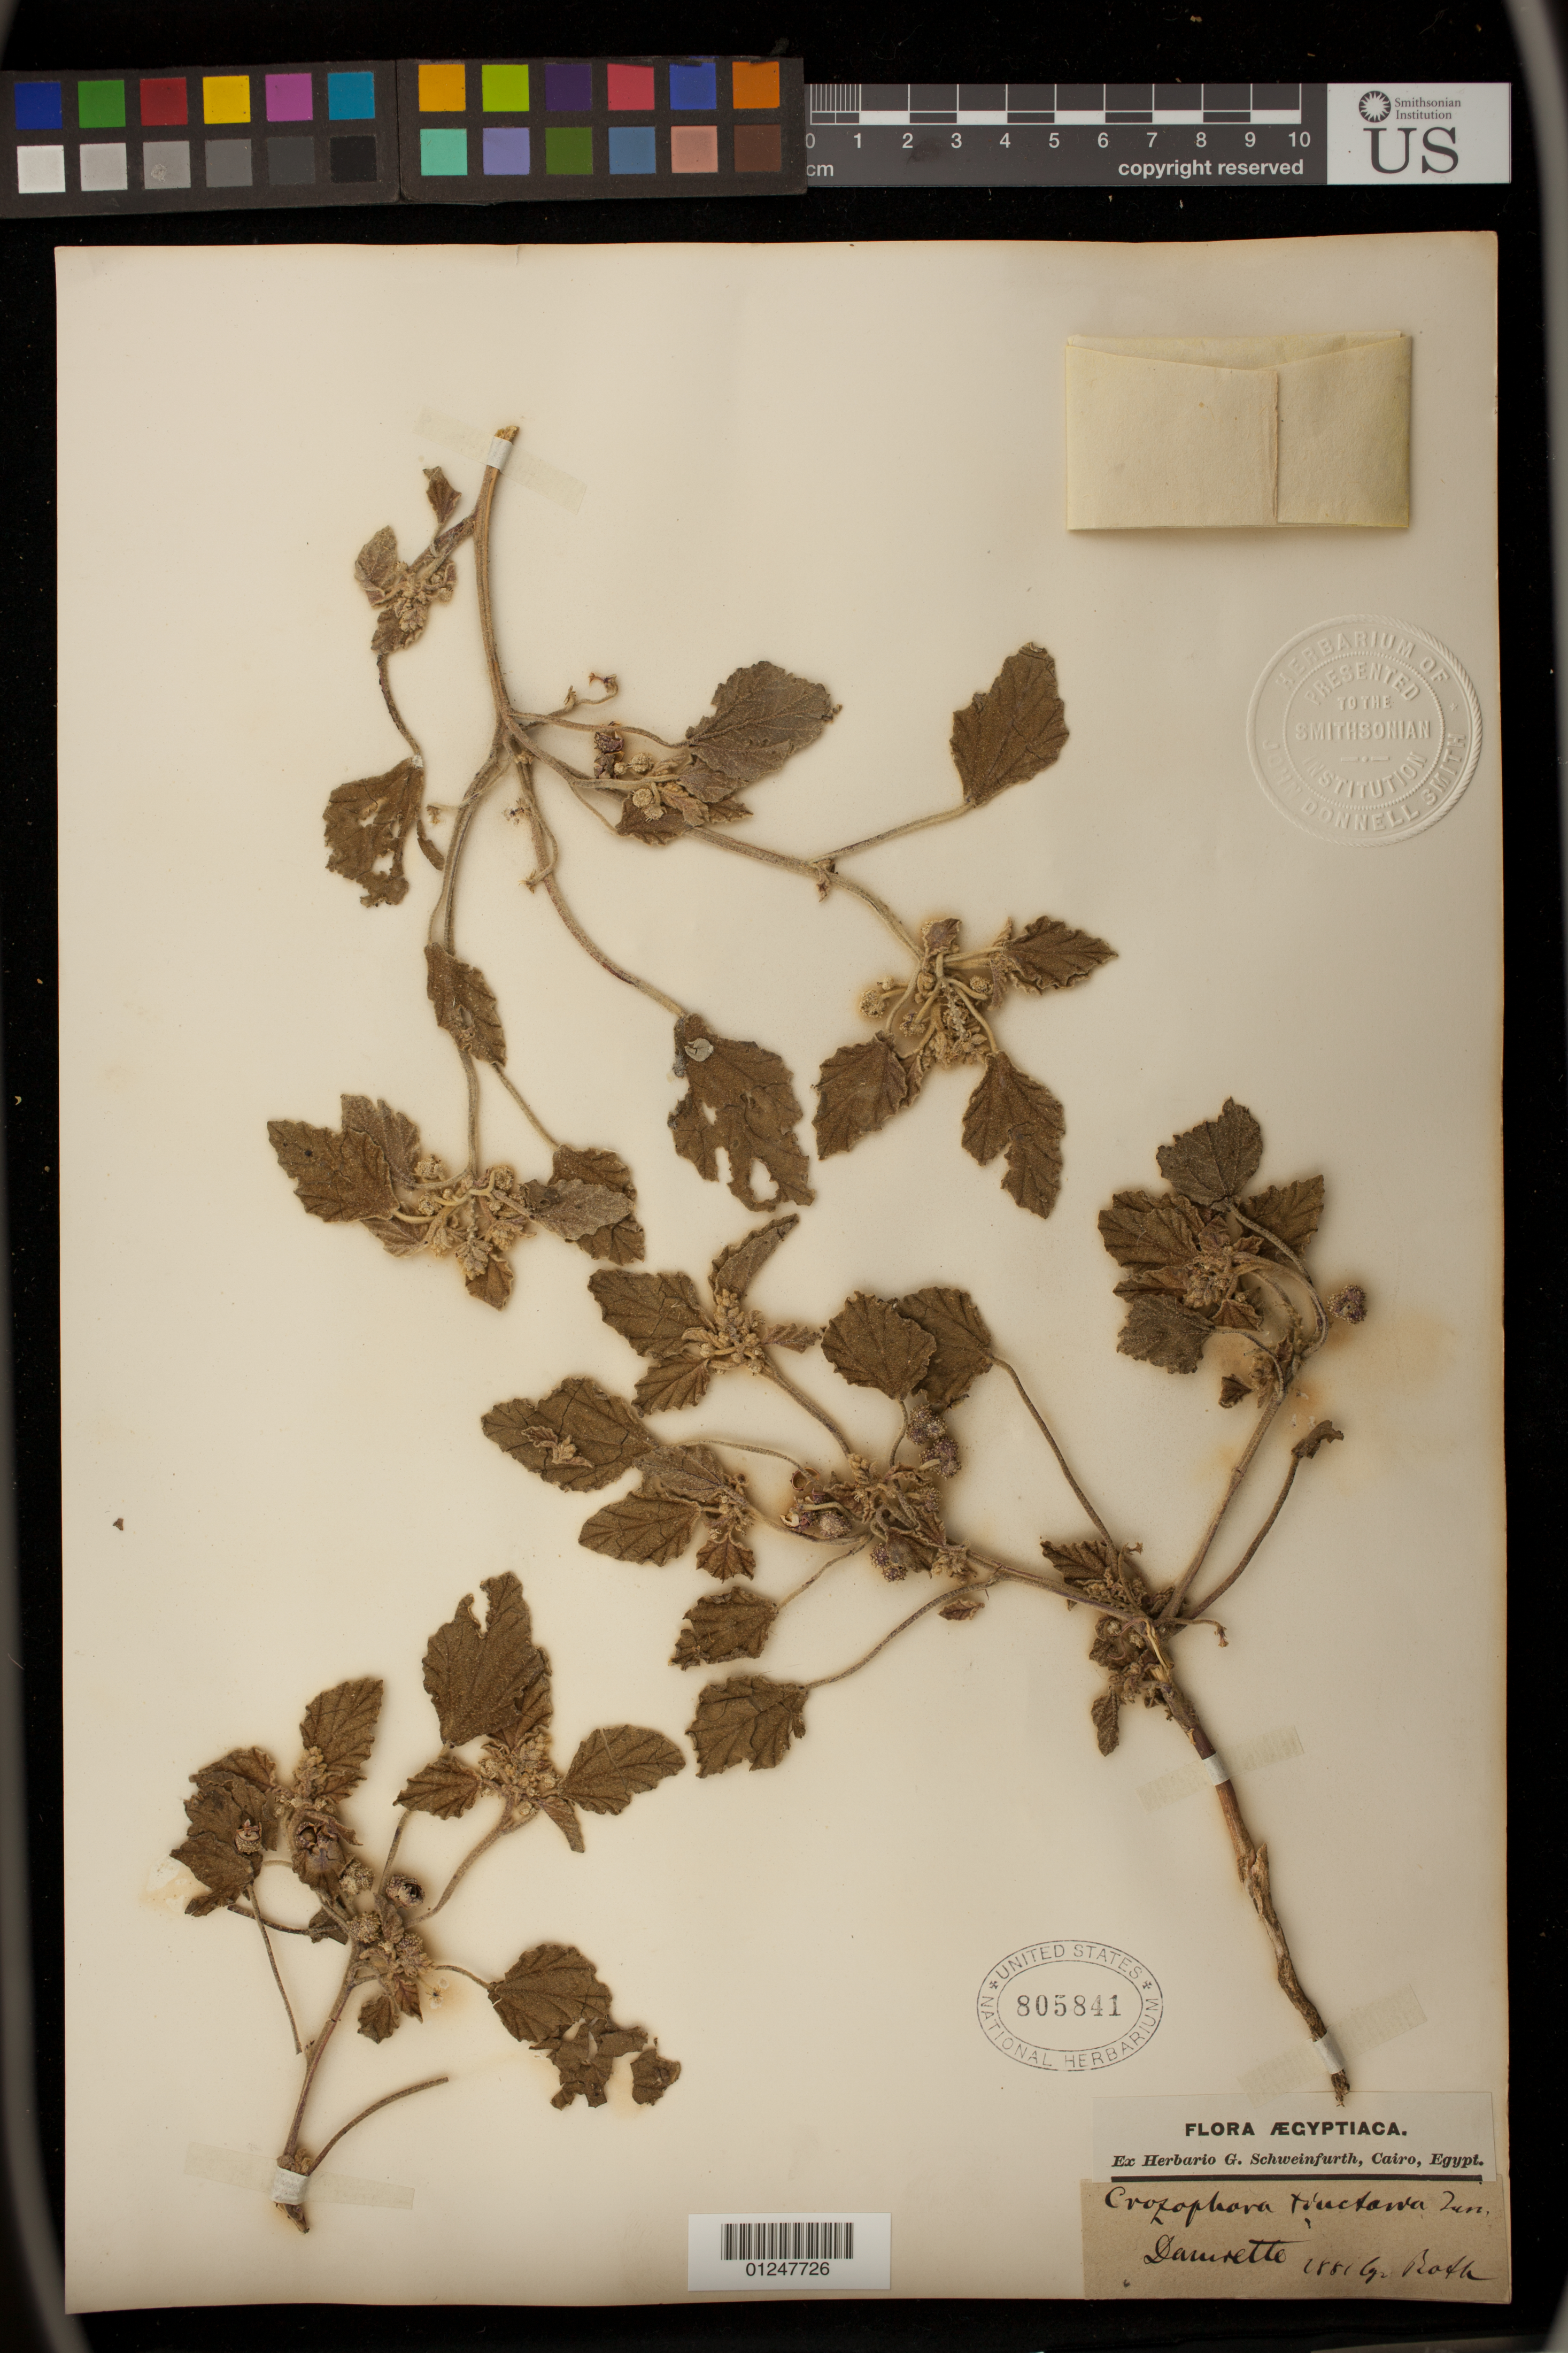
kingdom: Plantae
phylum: Tracheophyta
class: Magnoliopsida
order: Malpighiales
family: Euphorbiaceae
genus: Chrozophora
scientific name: Chrozophora tinctoria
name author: (L.) A. Juss.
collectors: -- Roth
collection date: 1881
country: Egypt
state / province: Dumyat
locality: Damrette [Damietta]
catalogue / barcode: US 805841